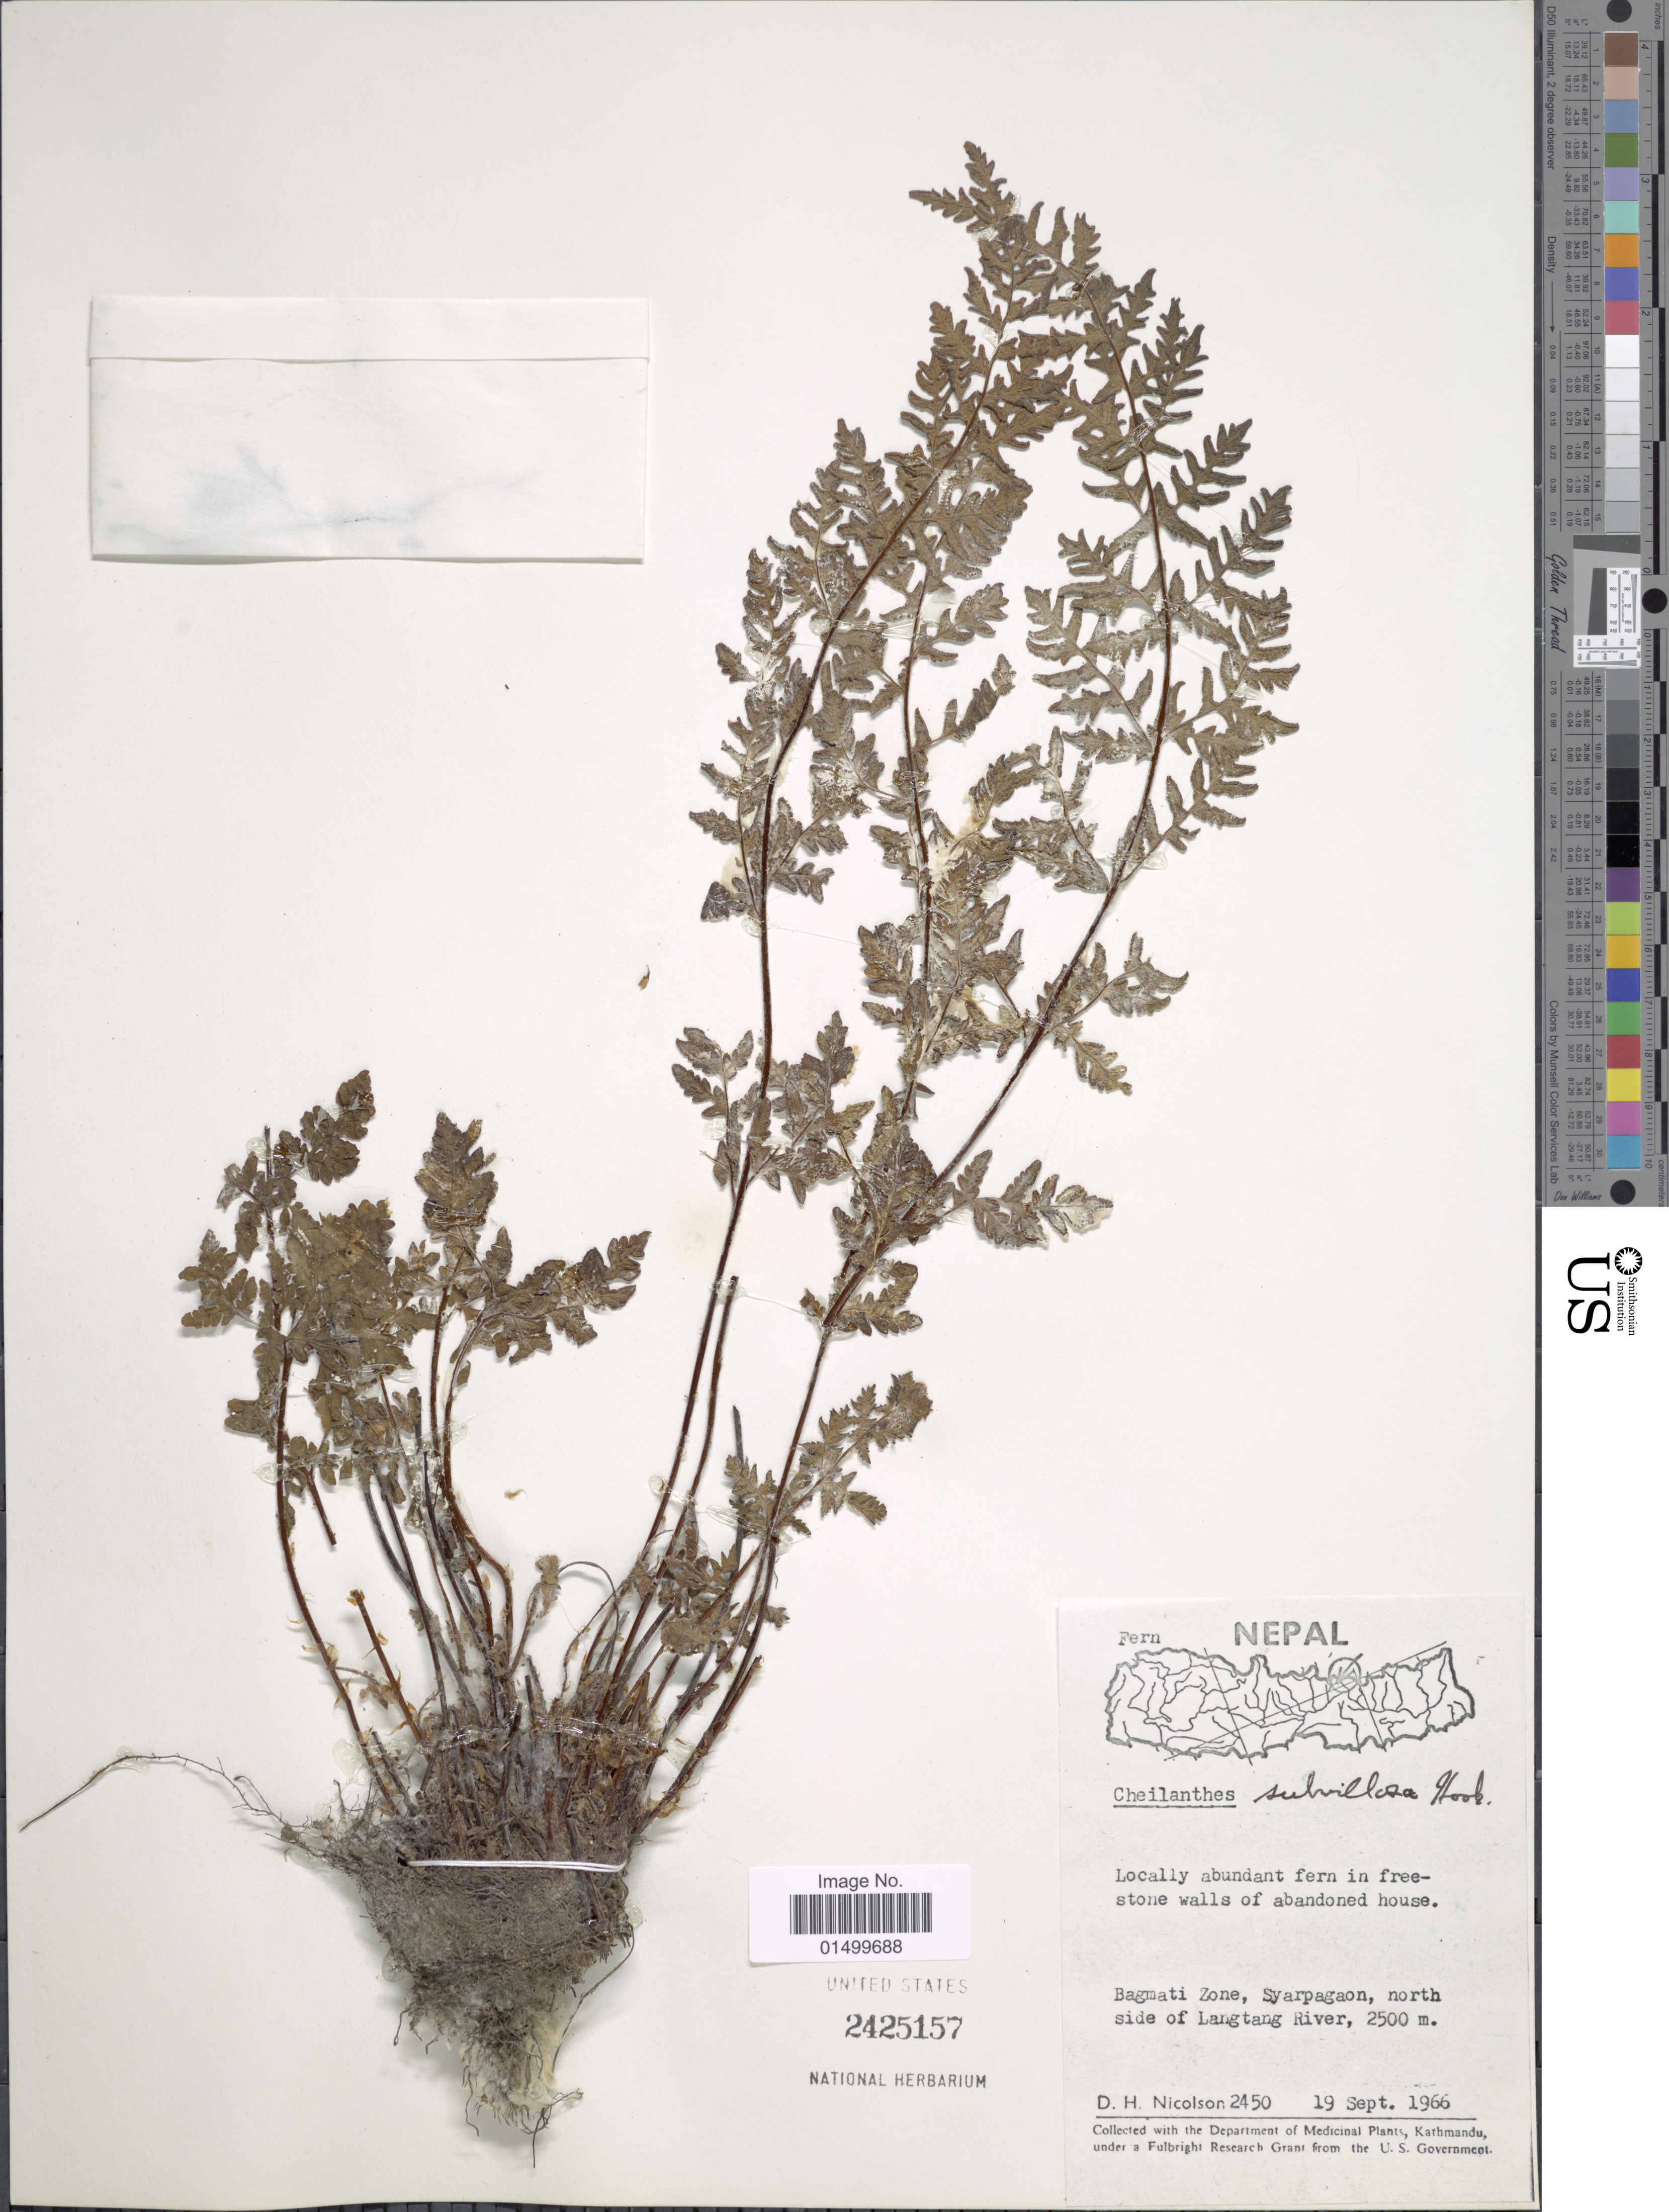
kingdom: Plantae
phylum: Tracheophyta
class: Polypodiopsida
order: Polypodiales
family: Pteridaceae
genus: Cheilanthes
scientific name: Cheilanthes subvillosum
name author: Hook.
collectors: D. H. Nicolson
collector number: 2450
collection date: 1966-09-19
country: Nepal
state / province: Bagmati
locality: Bagmati Zone, Syarpagaon, north side of Langtang River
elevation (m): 2500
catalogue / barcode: US 2425157